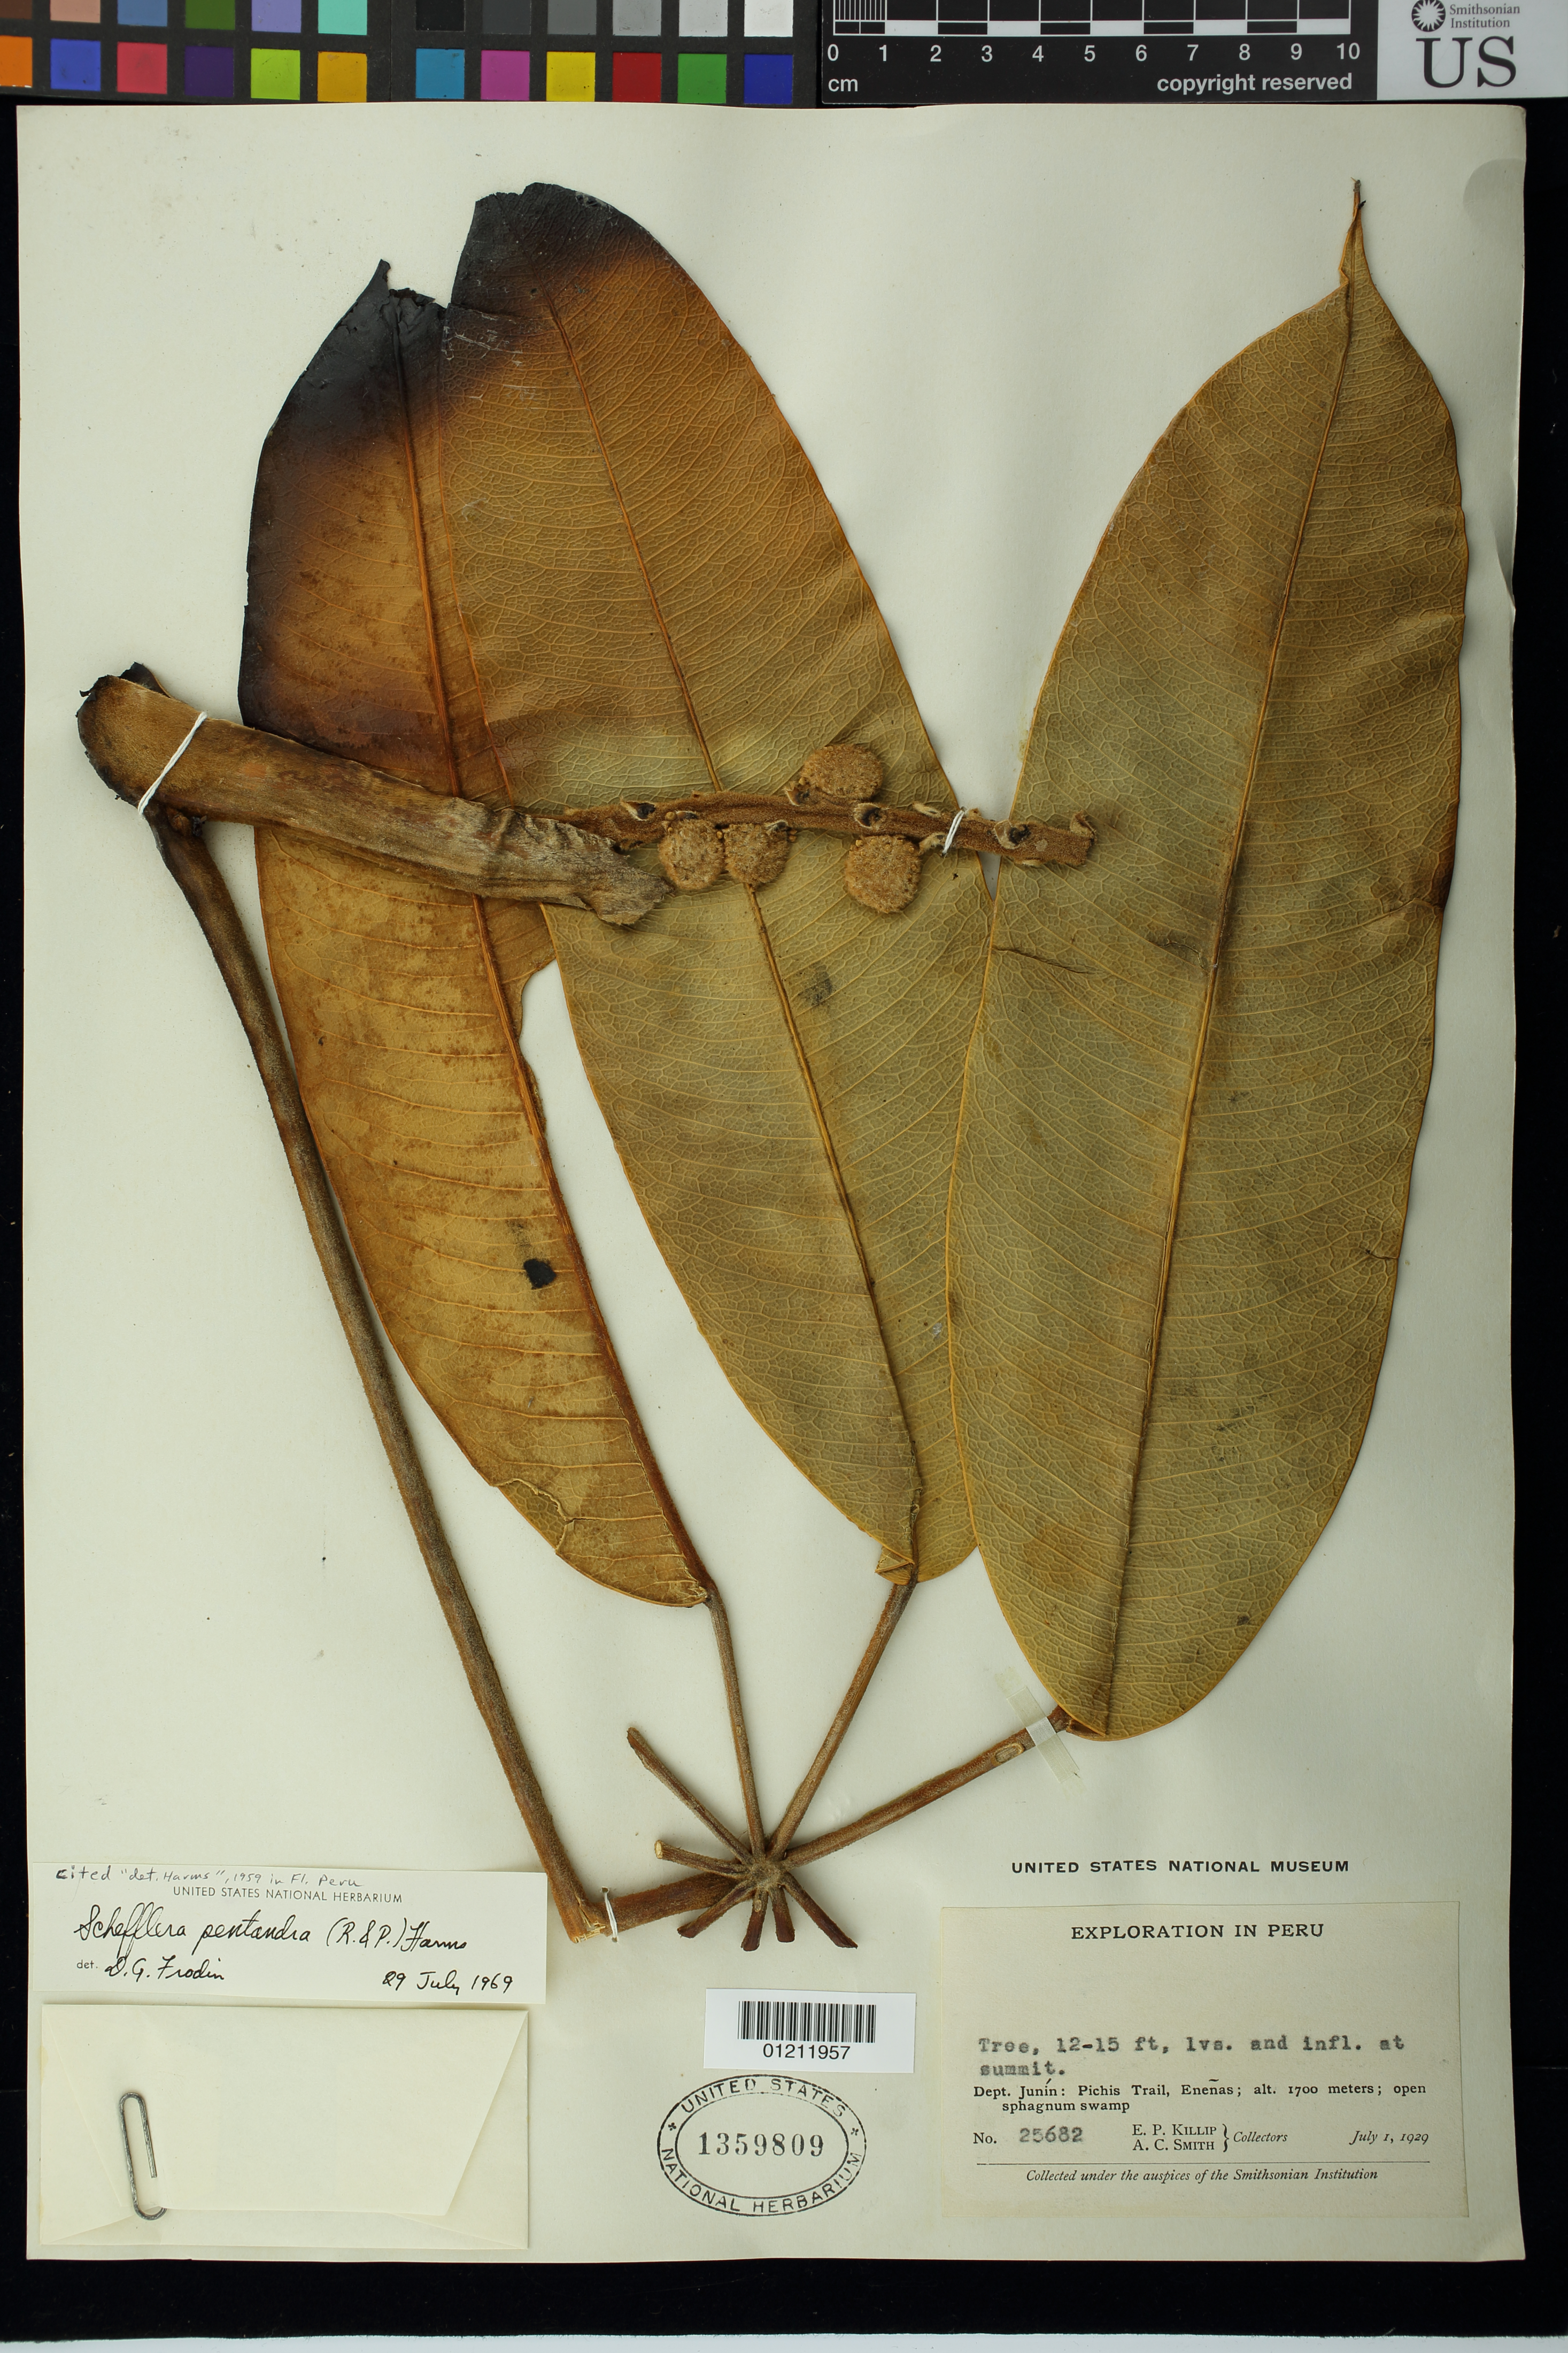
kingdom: Plantae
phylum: Tracheophyta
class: Magnoliopsida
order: Apiales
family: Araliaceae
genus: Schefflera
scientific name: Schefflera pentandra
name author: (Ruiz & Pav.) Harms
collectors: E. P. Killip & A. C. Smith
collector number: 25682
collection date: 1929-07-01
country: Peru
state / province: Pasco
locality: Dept Junín: Pichis Trail, Ene±as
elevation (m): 1700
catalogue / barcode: US 1359809